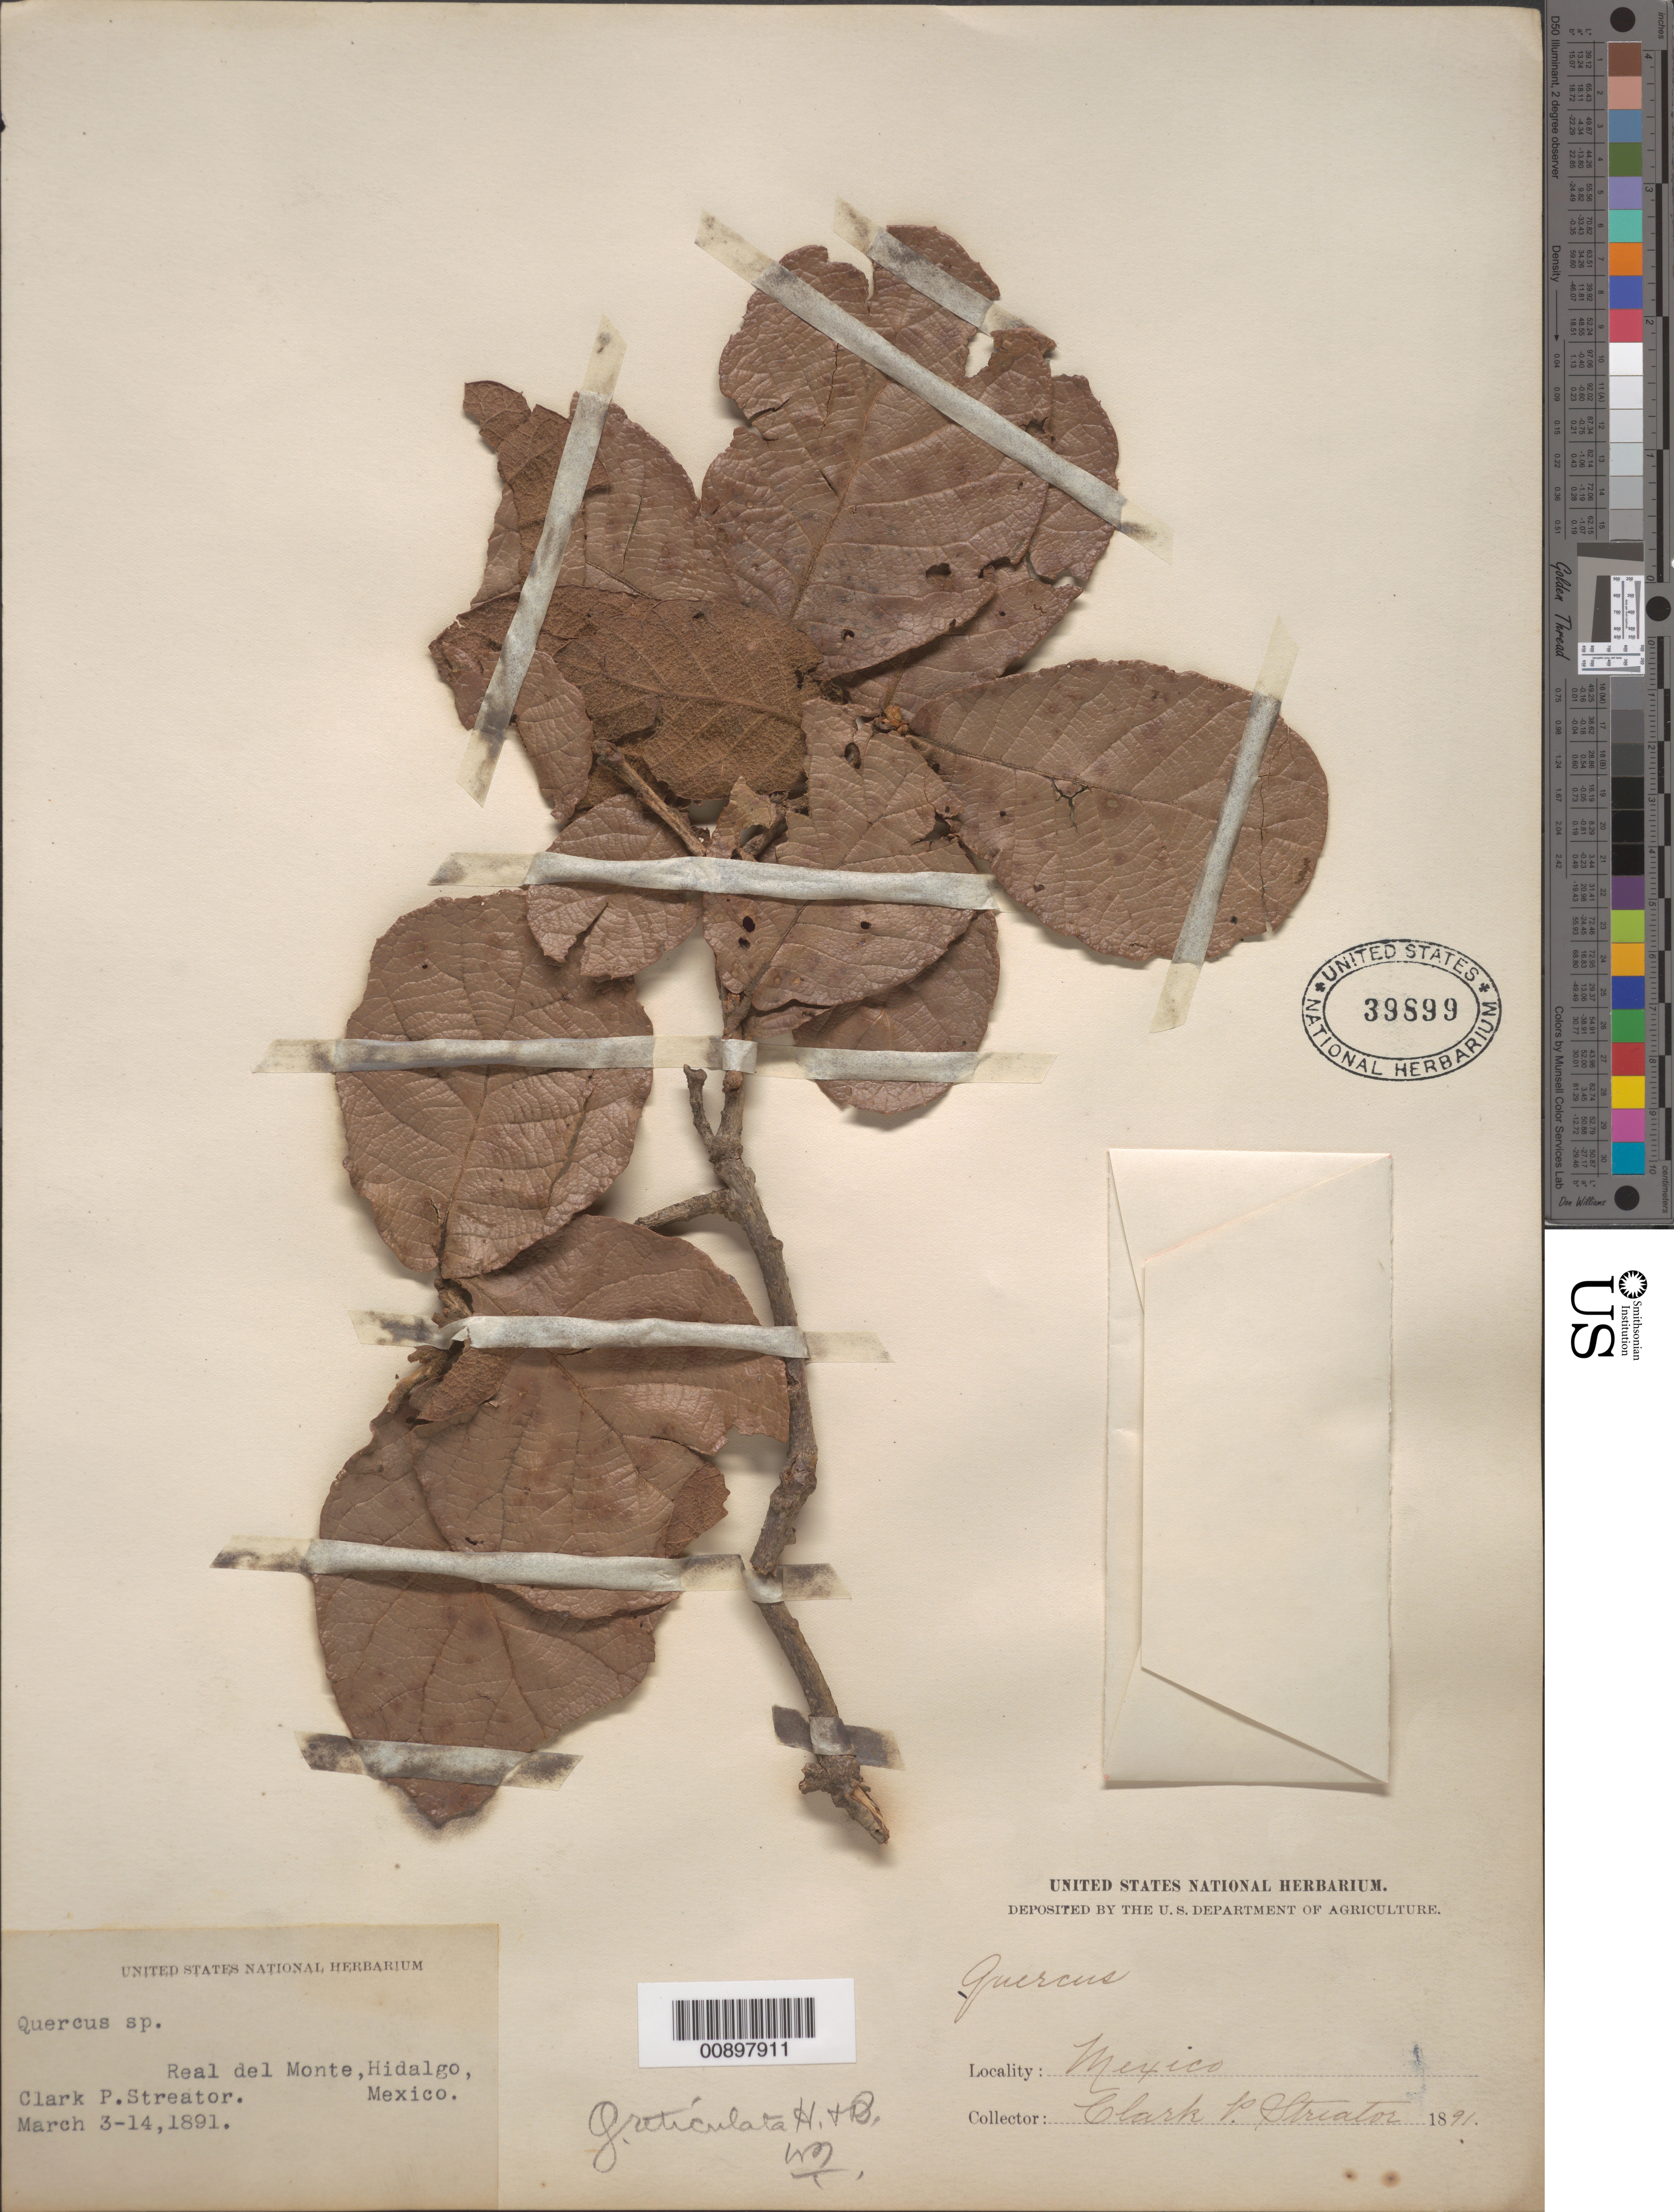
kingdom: Plantae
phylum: Tracheophyta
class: Magnoliopsida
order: Fagales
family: Fagaceae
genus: Quercus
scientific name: Quercus reticulata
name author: Humb. & Bonpl.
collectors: Streator, C. P.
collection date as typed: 03 Mar 1891 to 14 Mar 1891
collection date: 1891-03-03/1891-03-14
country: Mexico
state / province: Hidalgo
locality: Real del Monte, Hidalgo.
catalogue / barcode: US 39899